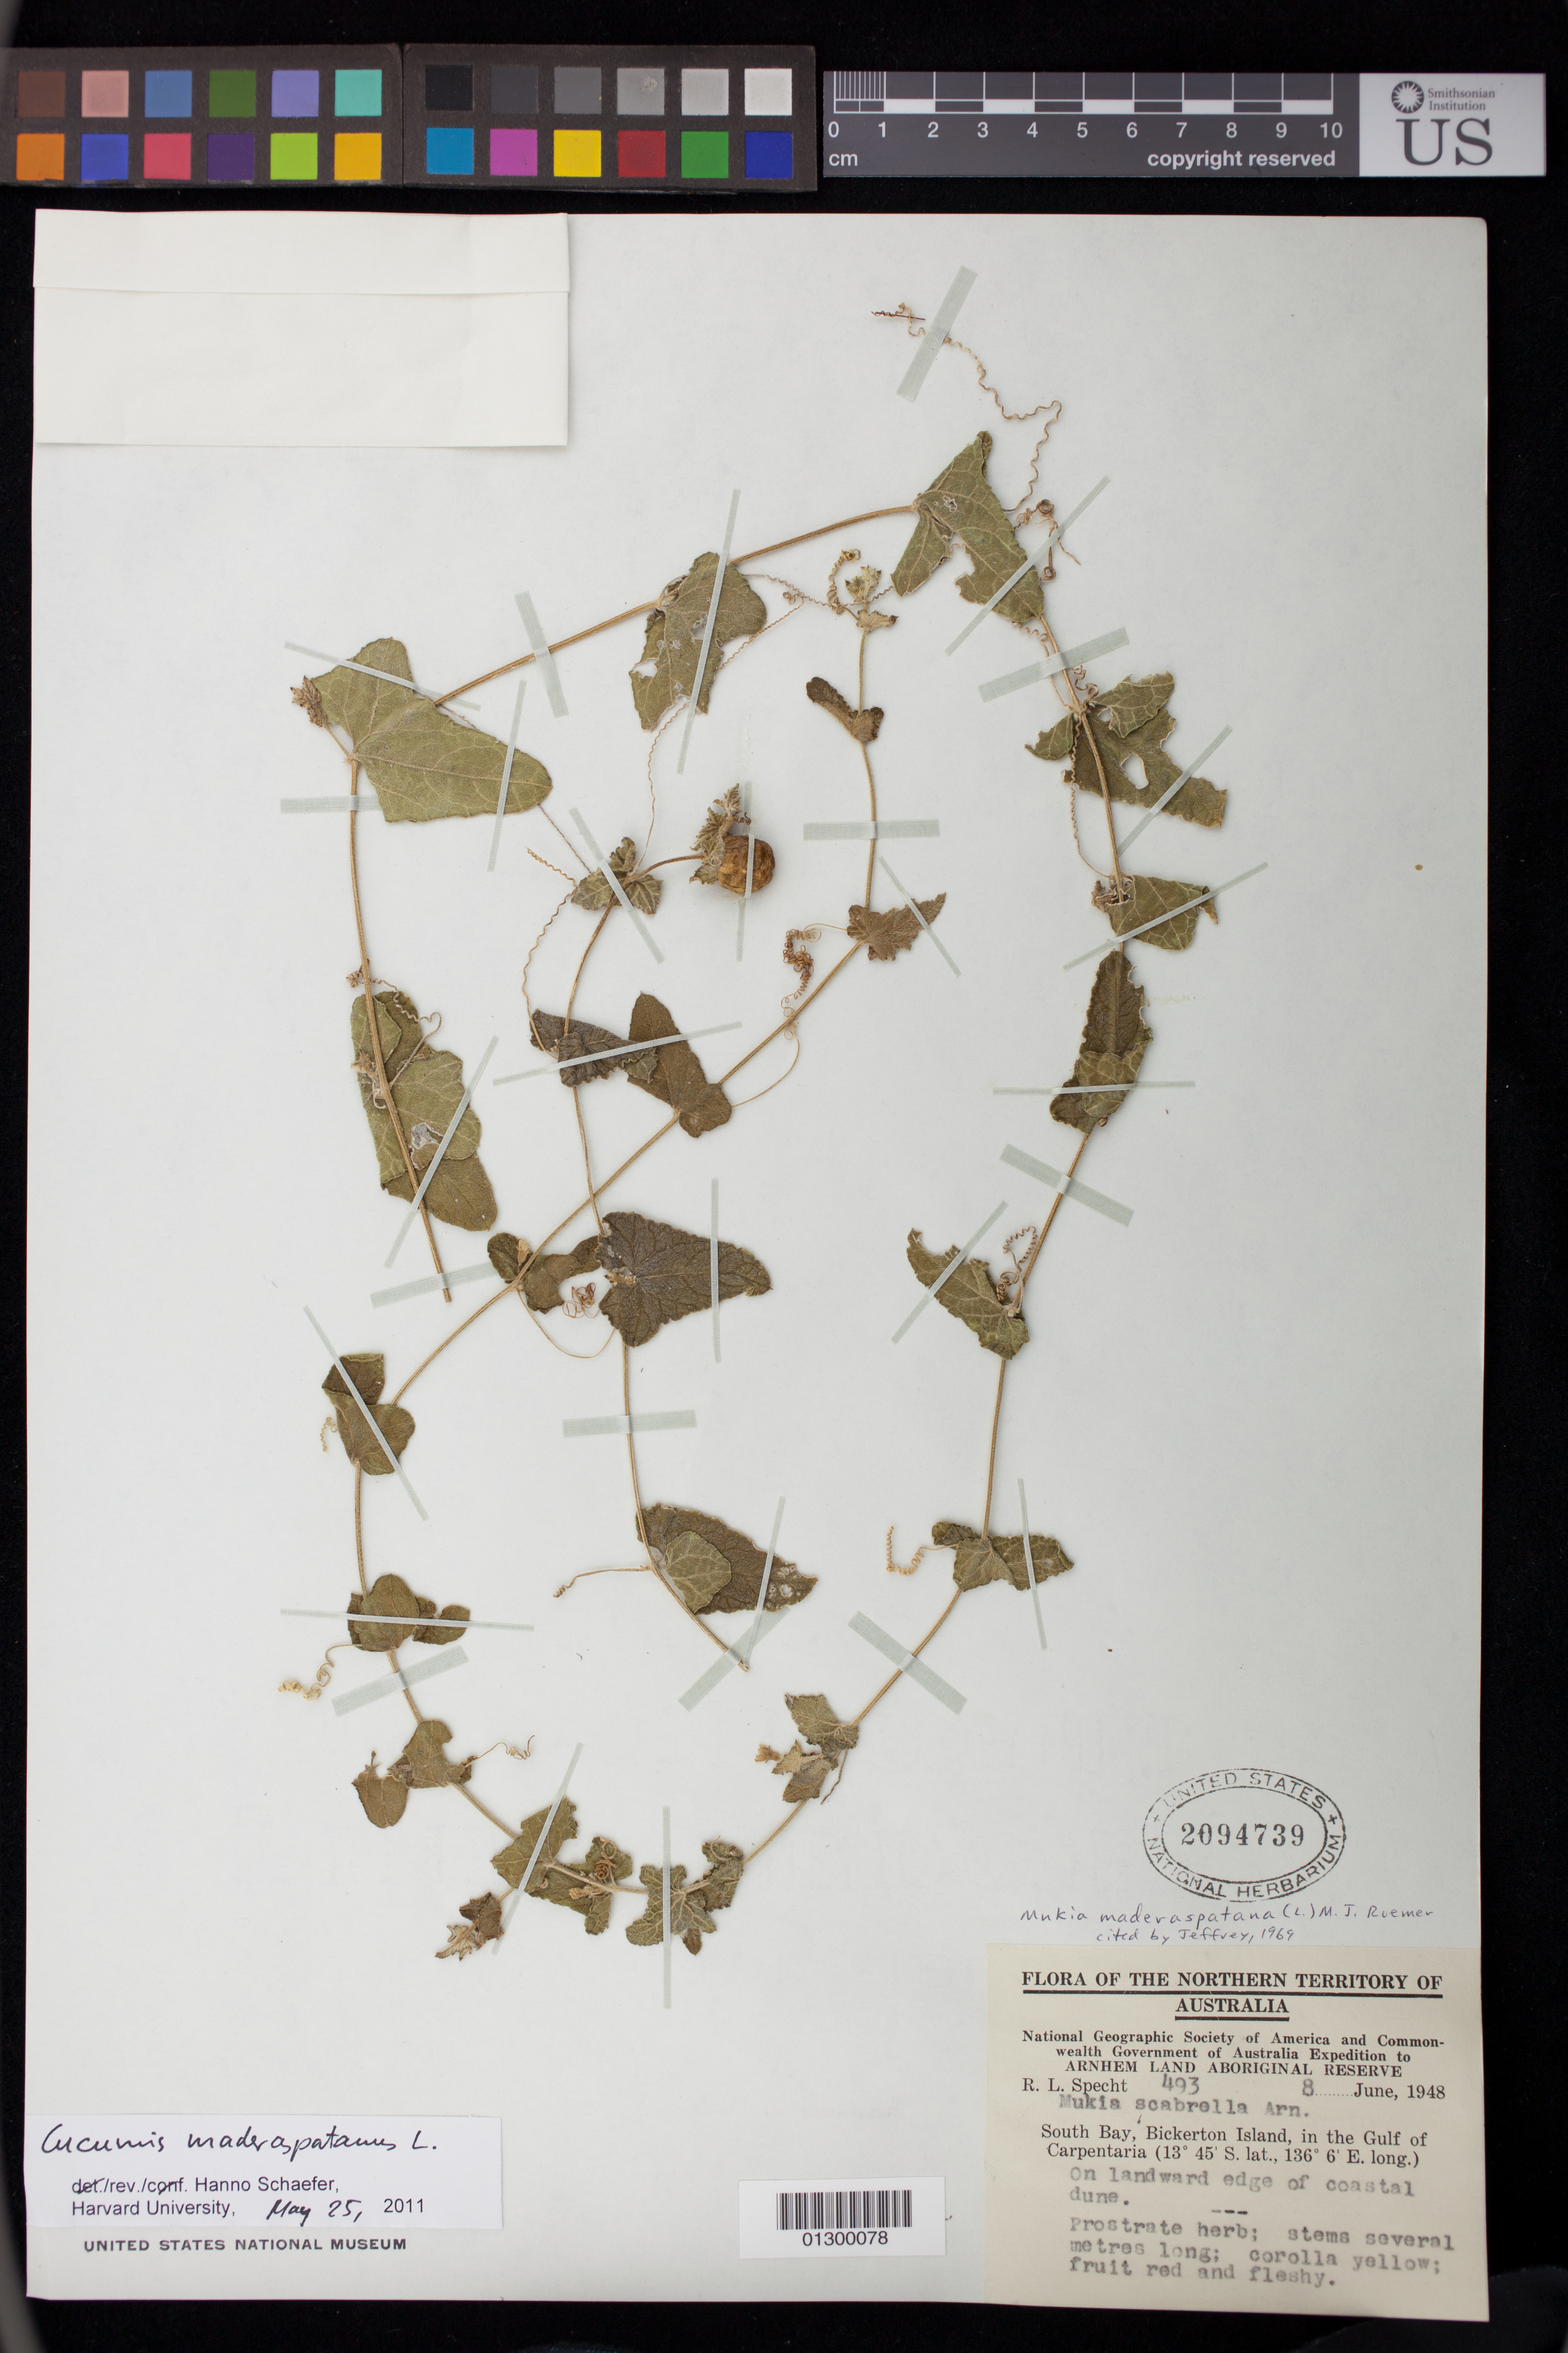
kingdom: Plantae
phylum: Tracheophyta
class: Magnoliopsida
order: Cucurbitales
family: Cucurbitaceae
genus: Cucumis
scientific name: Cucumis maderaspatanus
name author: L.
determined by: Schaefer, Hanno, Harvard University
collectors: R. L. Specht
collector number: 493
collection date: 1948-06-08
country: Australia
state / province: Northern Territory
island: Bickerton Island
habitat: On landward edge of coastal dune.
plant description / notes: Prostrate herb; stems several metres long; corolla yellow; fruit red and fleshy.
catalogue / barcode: US 2094739